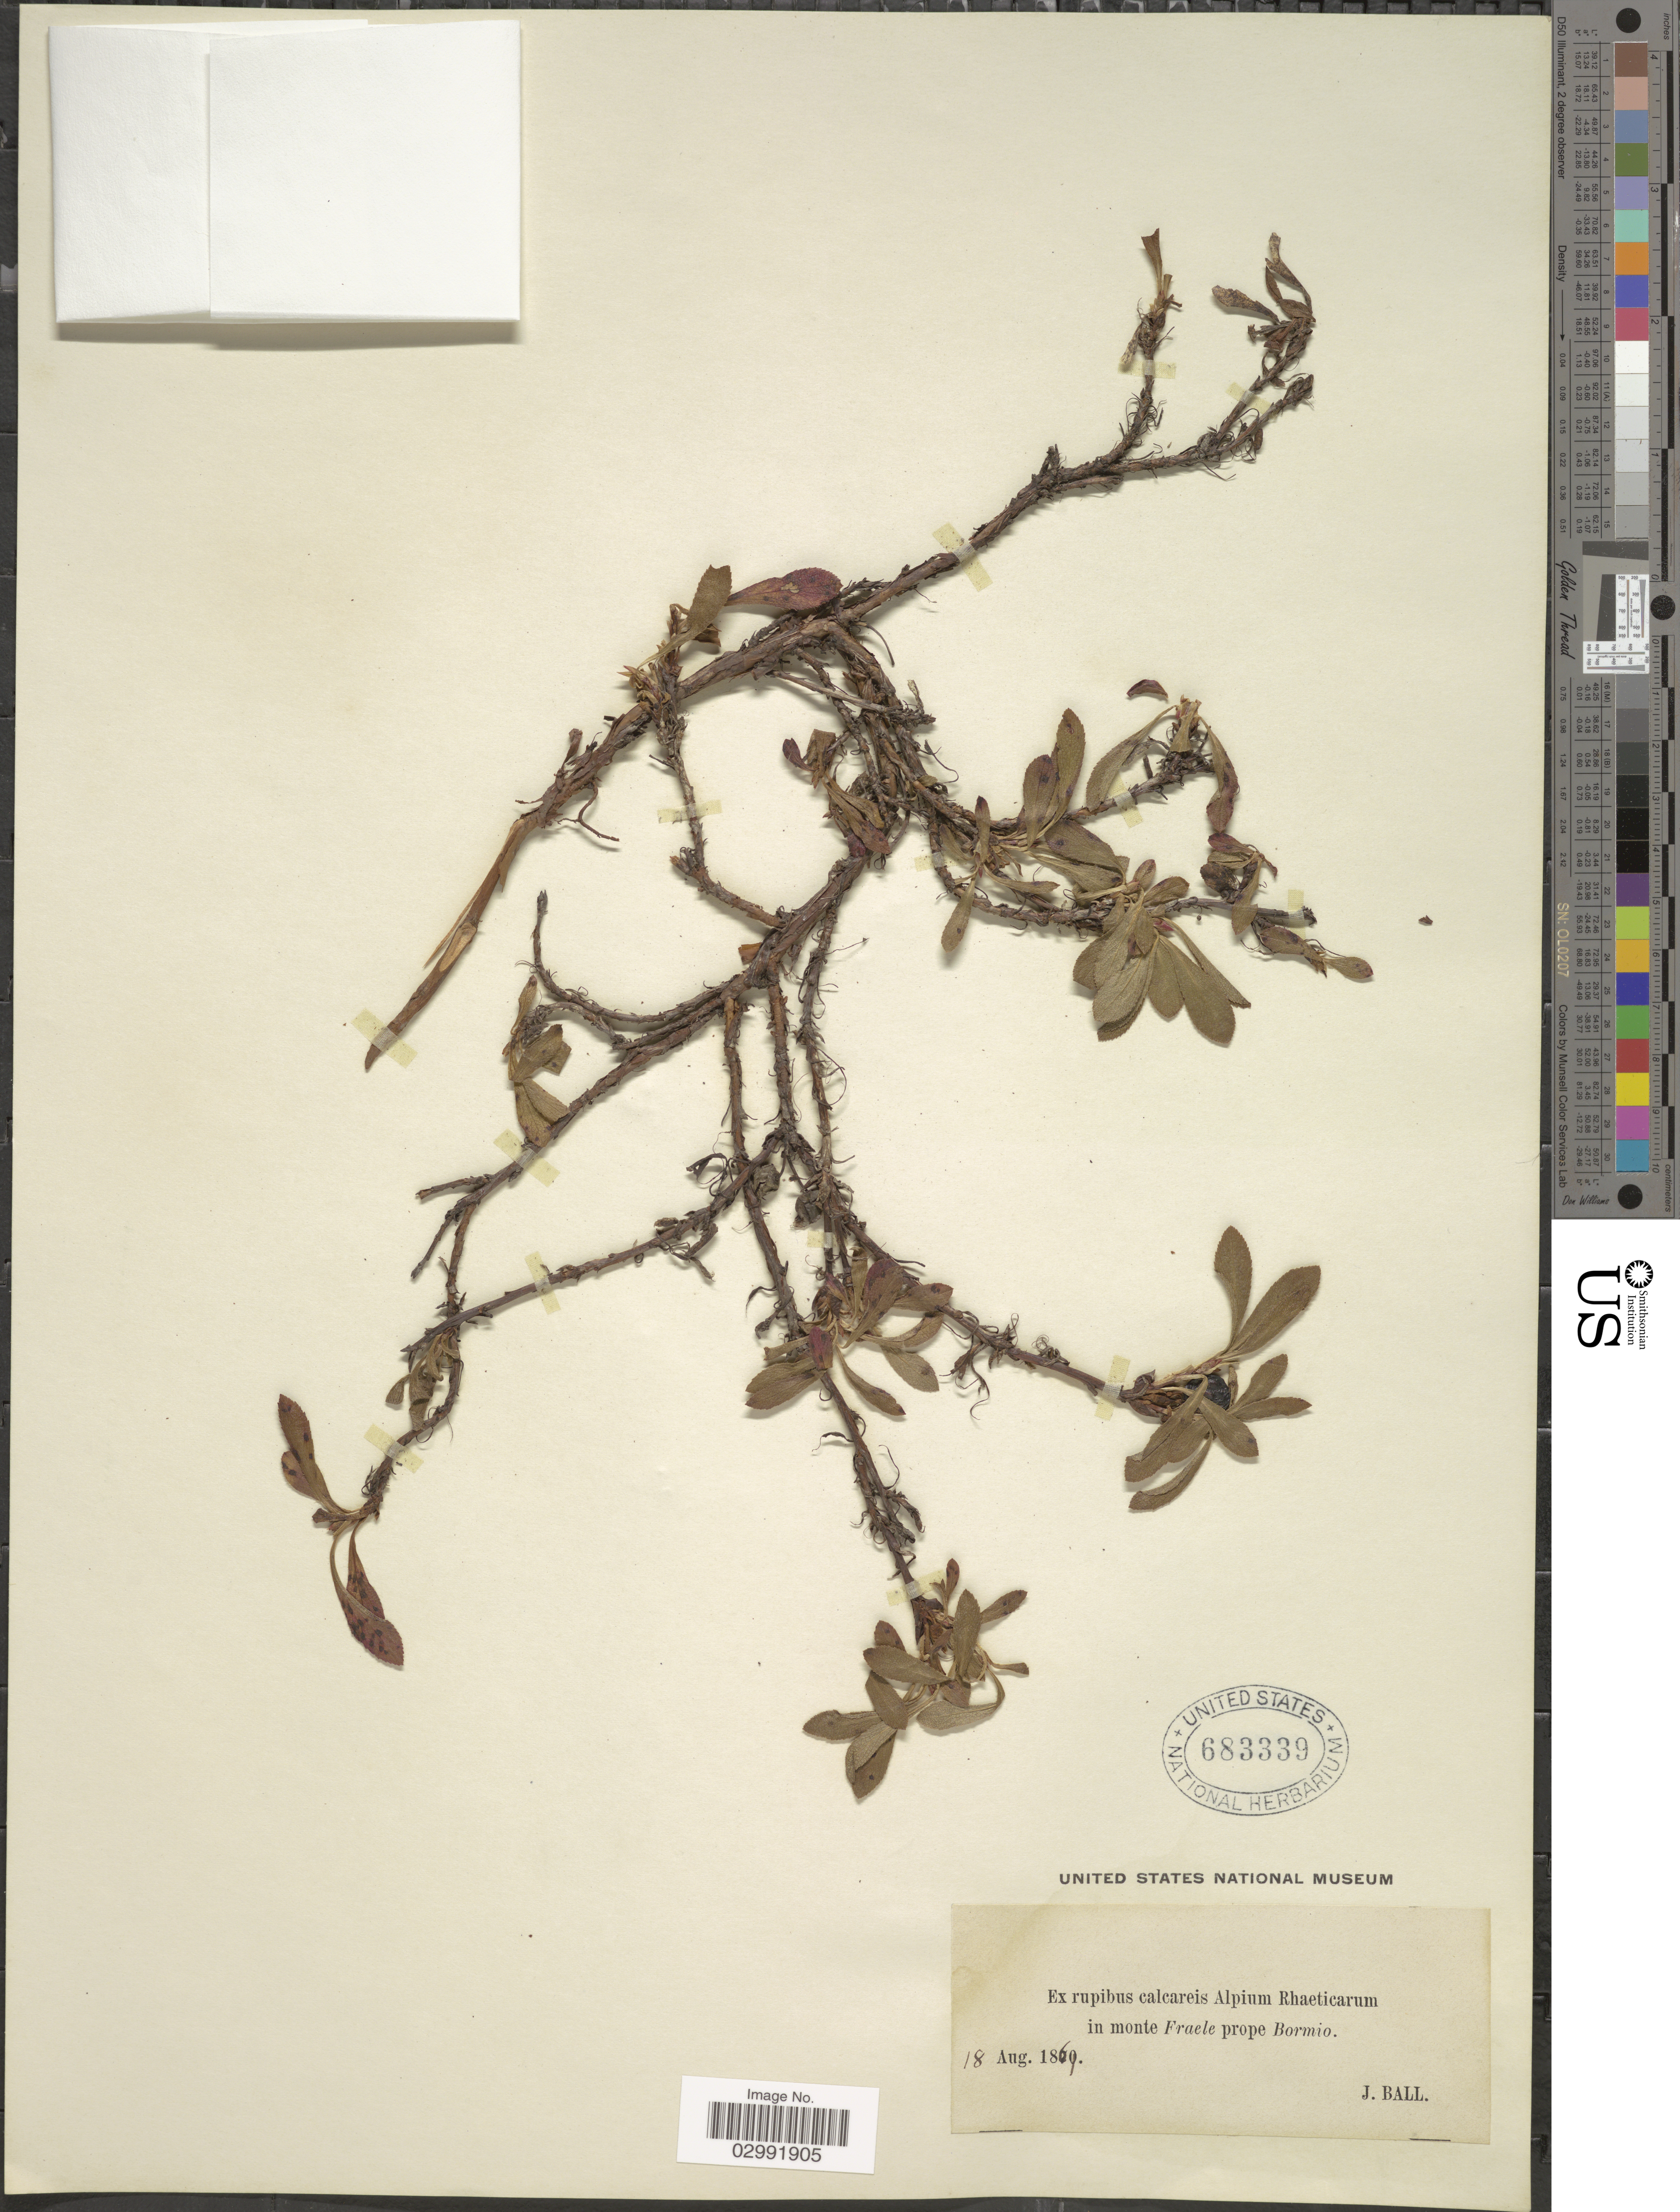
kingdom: Plantae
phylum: Tracheophyta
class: Magnoliopsida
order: Ericales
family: Ericaceae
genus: Vaccinium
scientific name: Vaccinium dentatum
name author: Sm.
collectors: J. Ball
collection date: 1869-08-18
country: Italy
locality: Ex rupibus calcareis Alpium Rhaeticarum in monte Fraele prope Bormio.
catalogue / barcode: US 683339